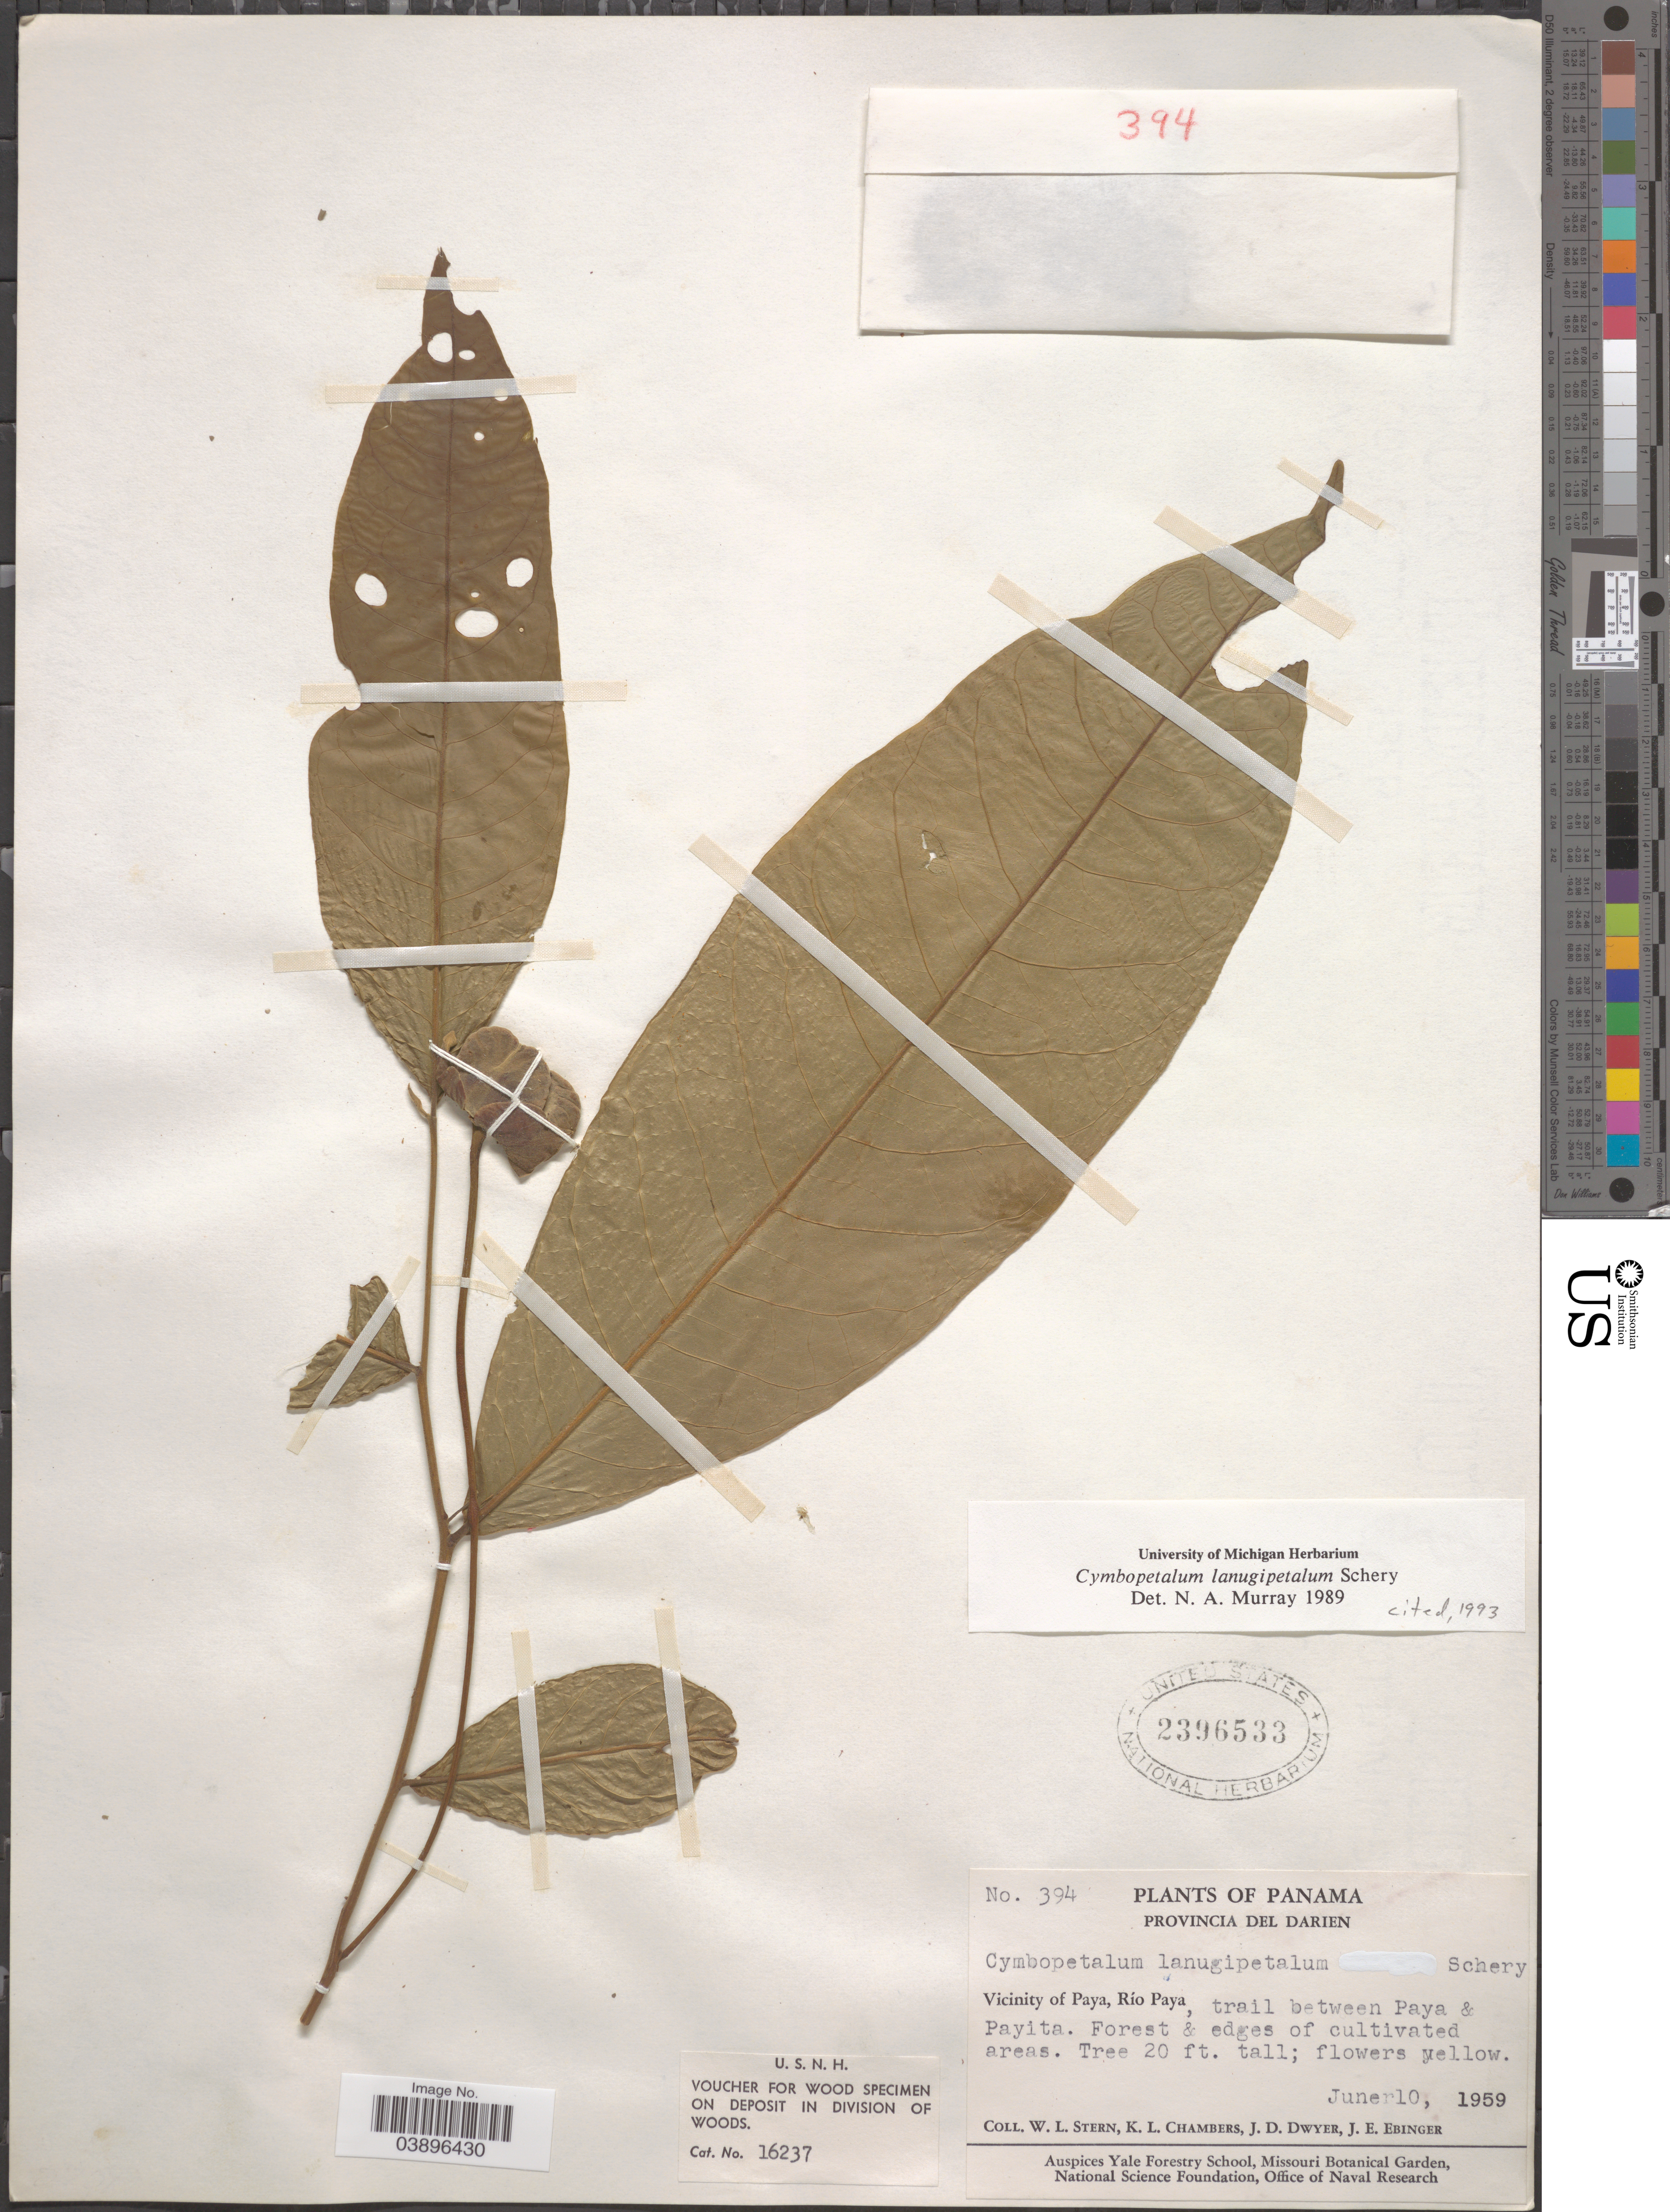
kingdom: Plantae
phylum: Tracheophyta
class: Magnoliopsida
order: Magnoliales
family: Annonaceae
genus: Cymbopetalum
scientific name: Cymbopetalum lanugipetalum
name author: Schery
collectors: W. L. Stern, K. Chambers, J. D. Dwyer & J. Ebinger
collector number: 394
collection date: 1959-06-10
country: Panama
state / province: Darien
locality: Vicinity of Paya, Río Paya, trail between Paya & Payita.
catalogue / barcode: US 2396533